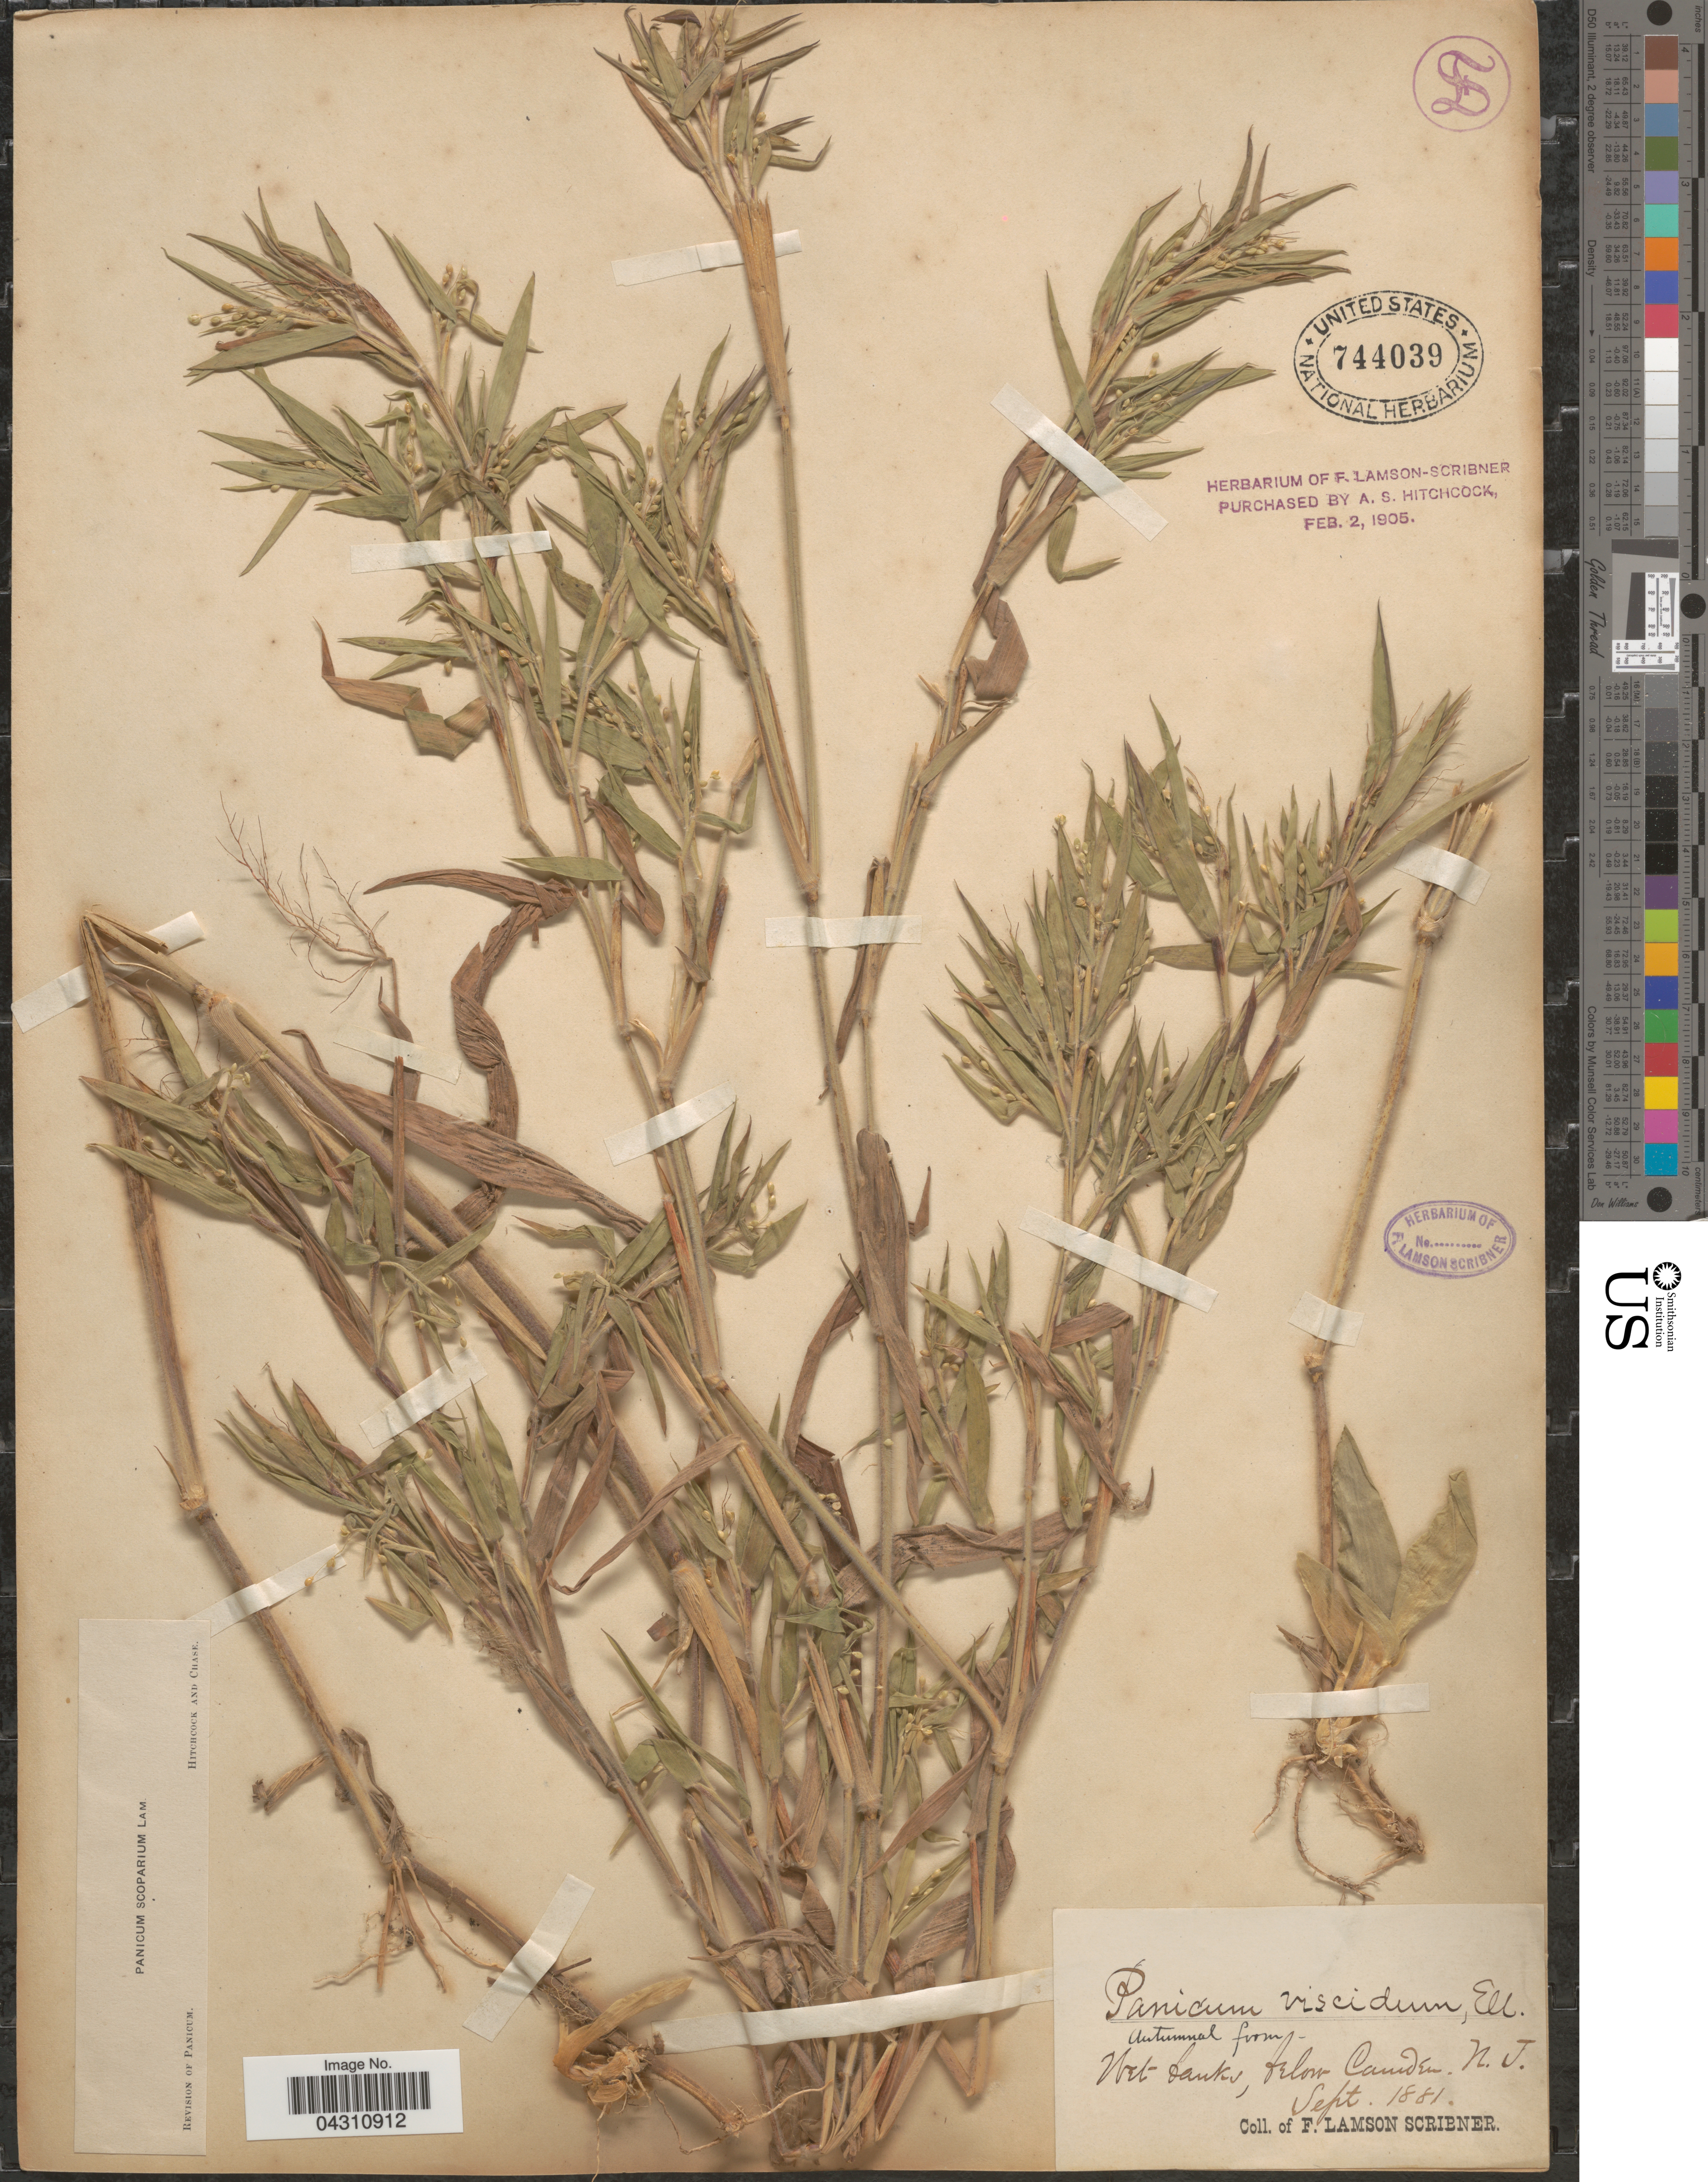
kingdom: Plantae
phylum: Tracheophyta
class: Liliopsida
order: Poales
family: Poaceae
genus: Dichanthelium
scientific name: Dichanthelium scoparium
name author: (Lam.) Gould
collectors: F. L. Scribner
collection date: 1881-09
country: United States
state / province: New Jersey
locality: Below Camden.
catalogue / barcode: US 744039